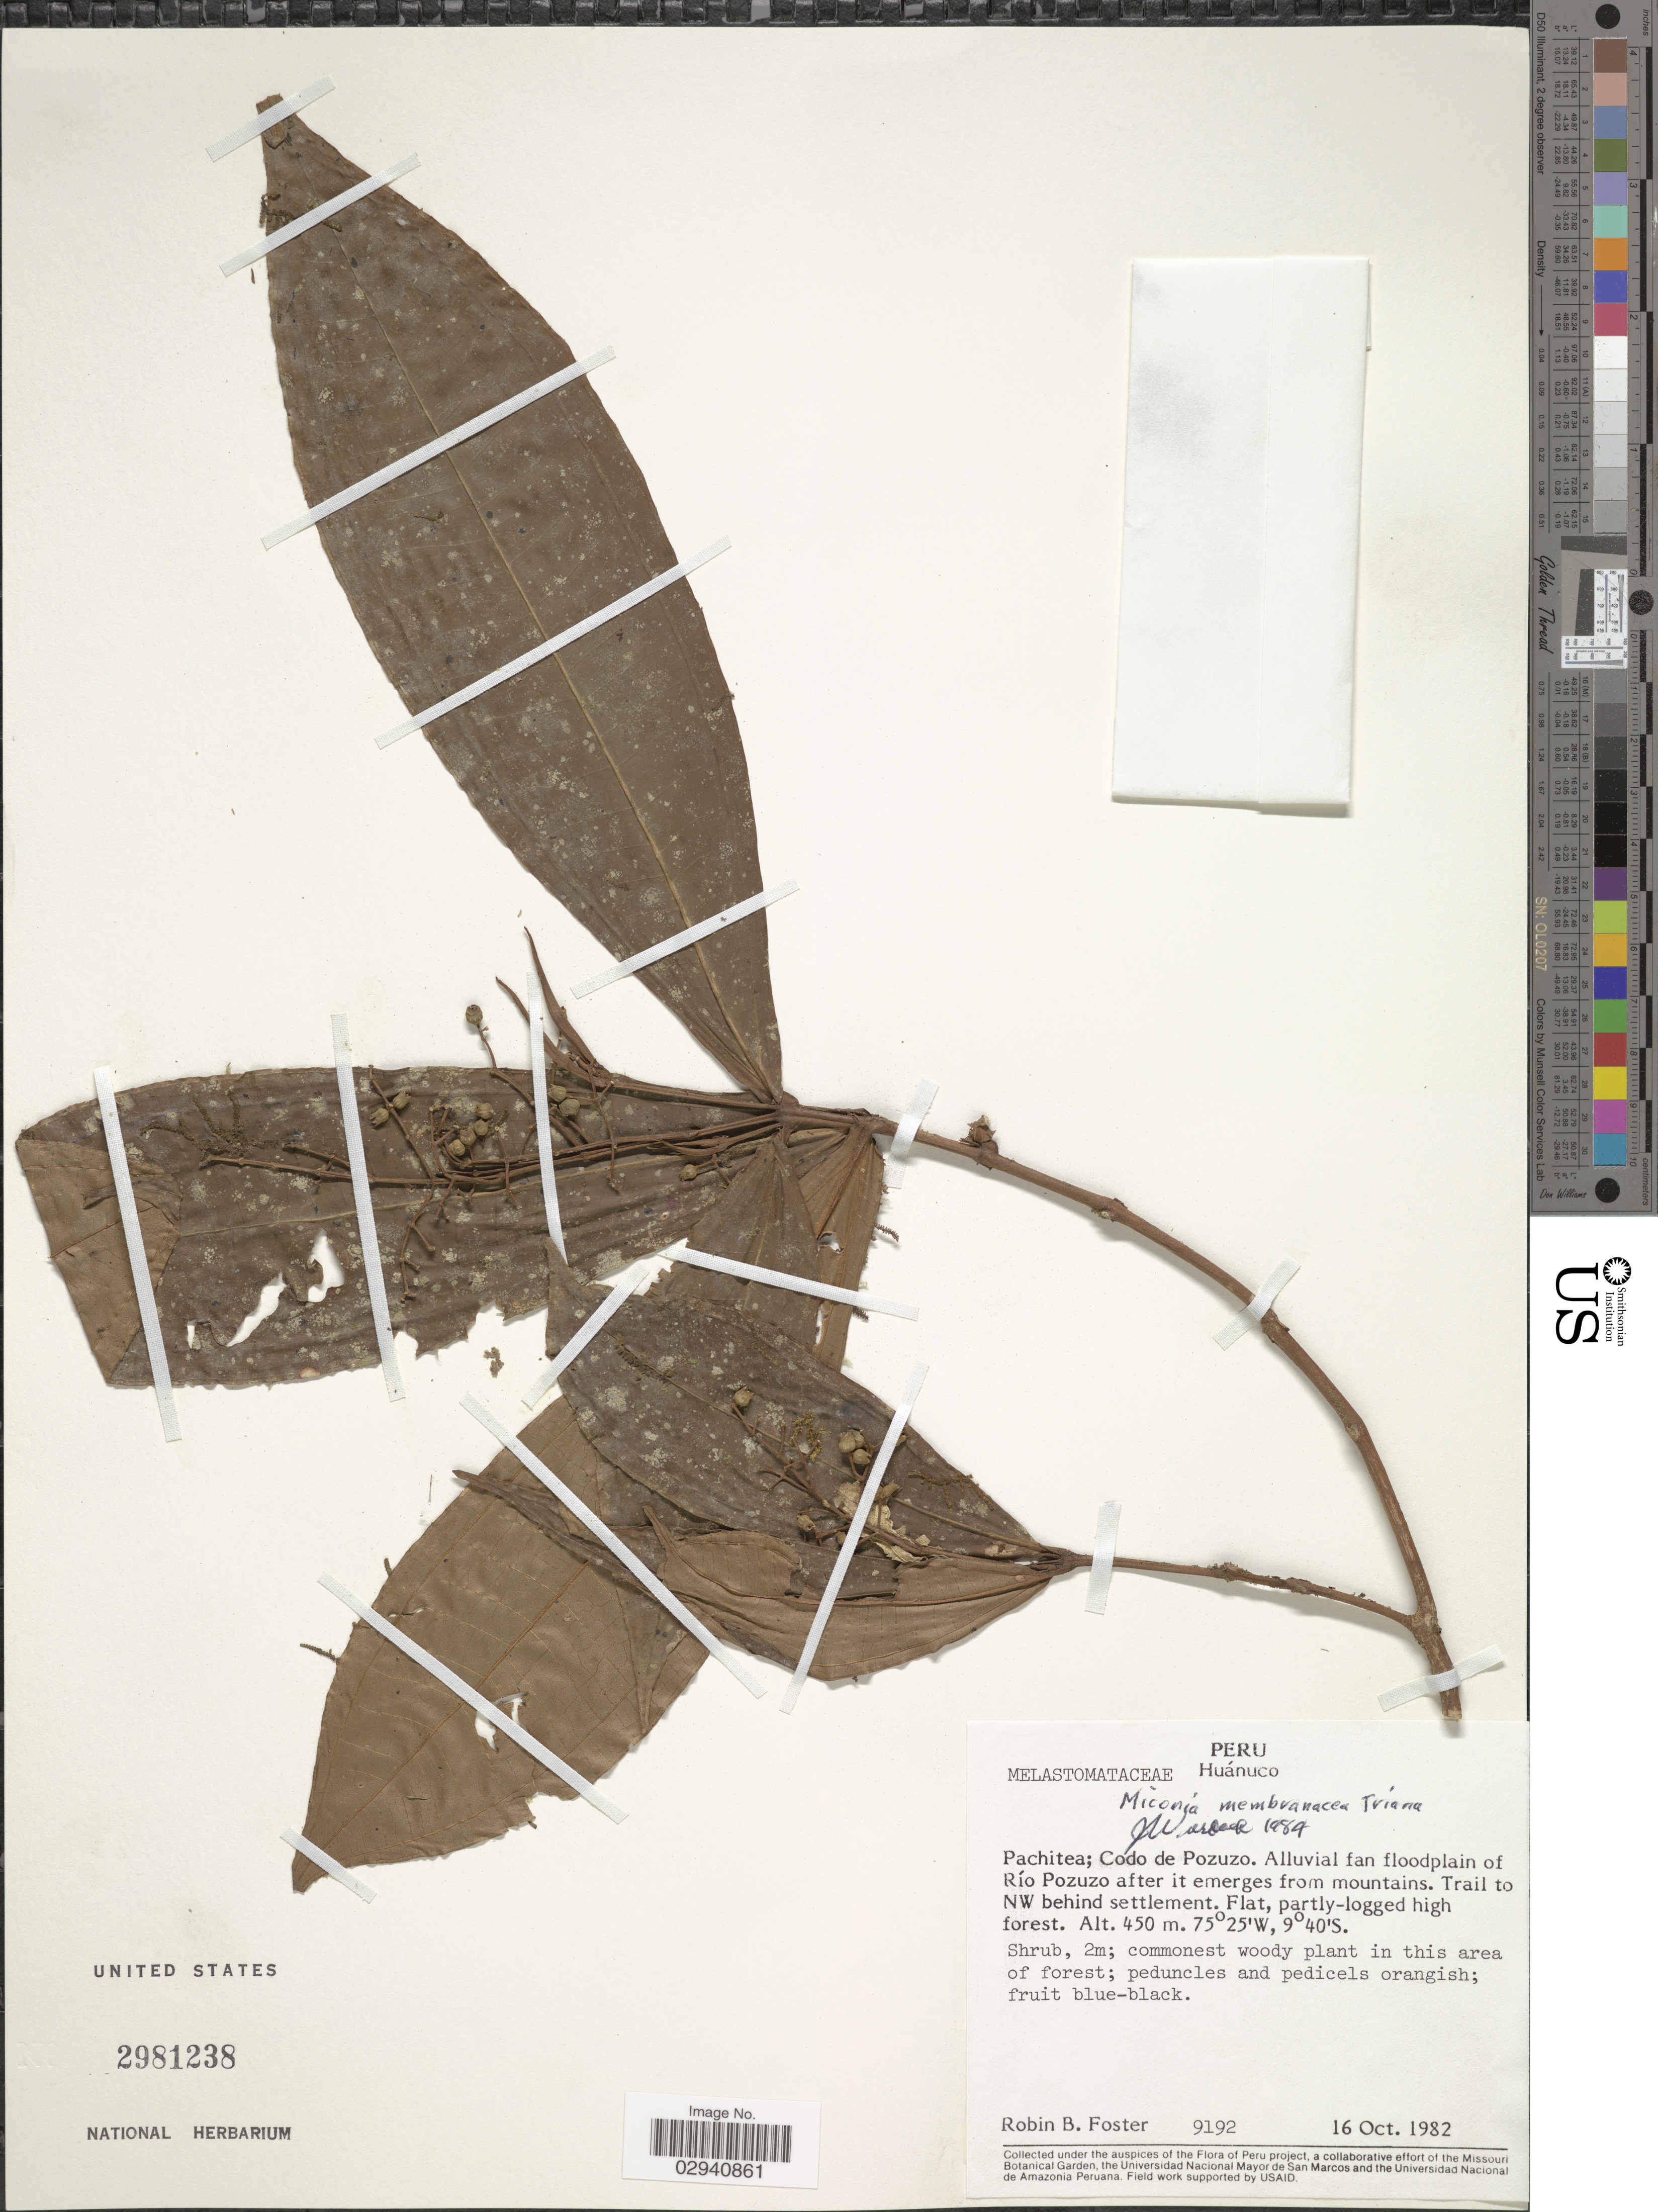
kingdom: Plantae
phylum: Tracheophyta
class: Magnoliopsida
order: Myrtales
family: Melastomataceae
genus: Miconia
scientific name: Miconia membranacea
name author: Triana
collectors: R. B. Foster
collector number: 9192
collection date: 1982-10-16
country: Peru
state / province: Huánuco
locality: Pachitea; Codo de Pozuzo. Alluvial fan floodplain of Río Pozuzo after it emerges from mountains. Trail to NW behind settlement.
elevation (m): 450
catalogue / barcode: US 2981238